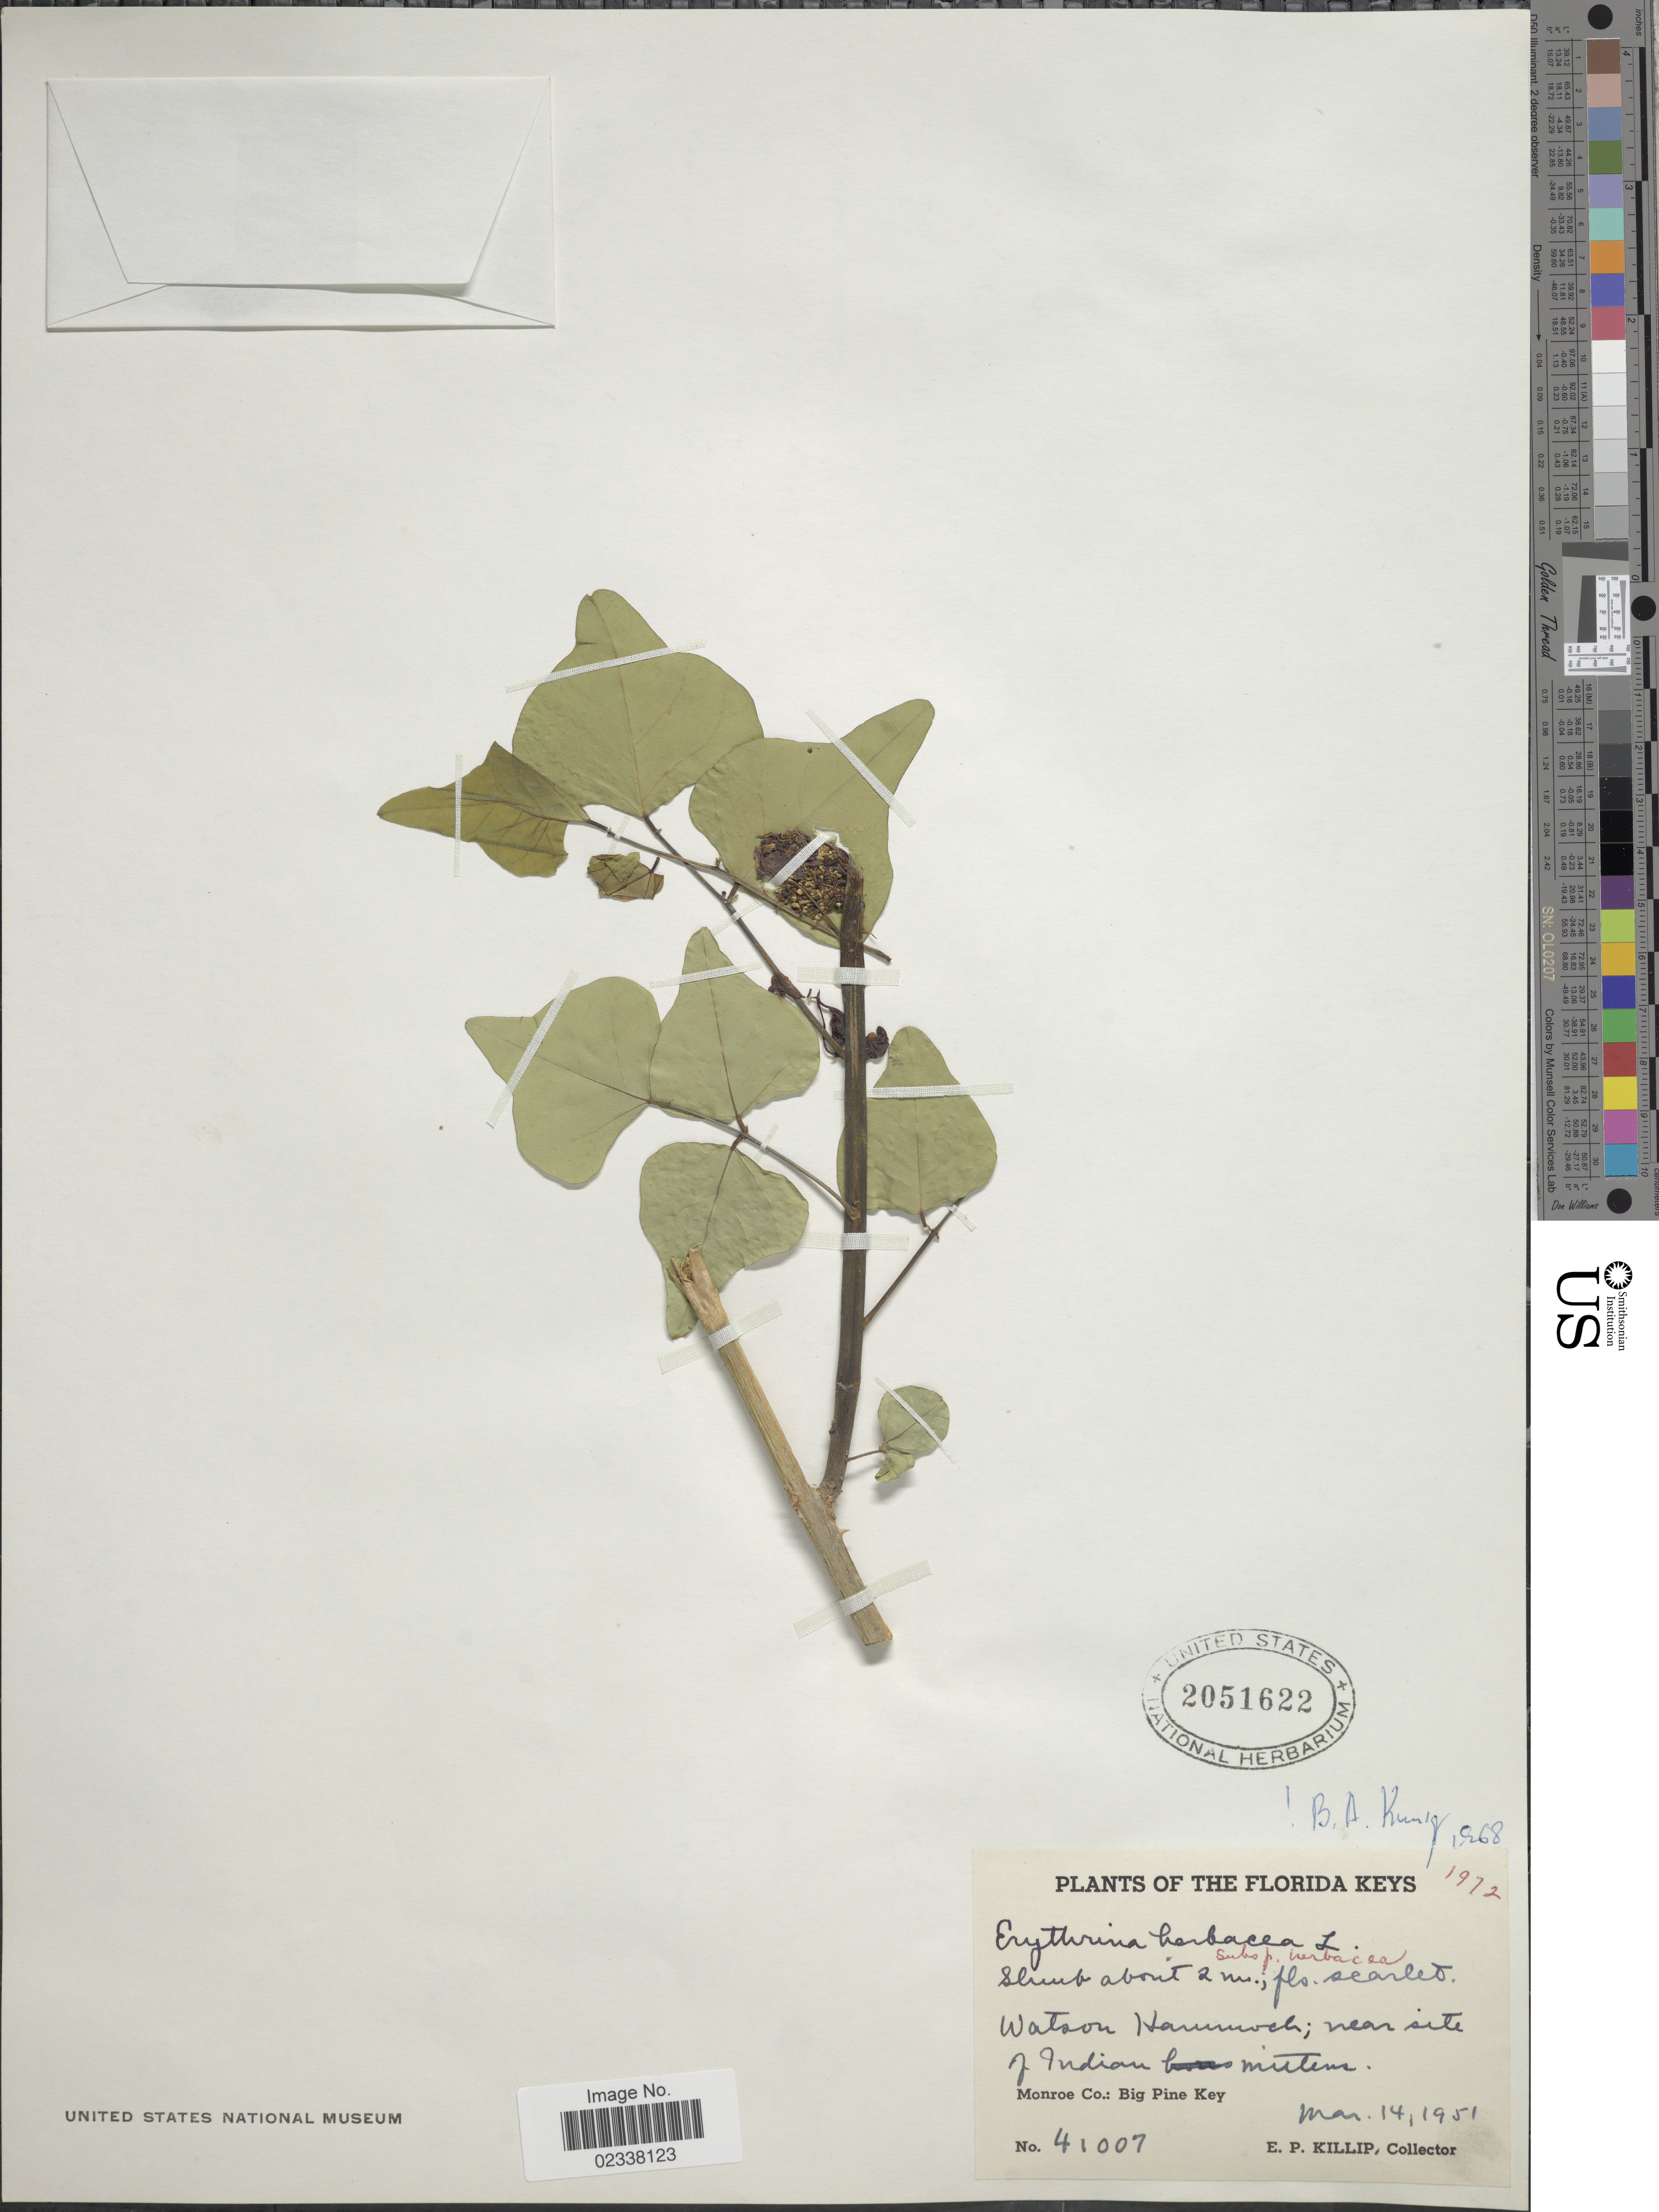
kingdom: Plantae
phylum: Tracheophyta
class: Magnoliopsida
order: Fabales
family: Fabaceae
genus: Erythrina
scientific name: Erythrina herbacea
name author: L.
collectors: E. P. Killip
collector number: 41007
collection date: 1951-03-14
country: United States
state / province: Florida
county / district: Monroe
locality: Florida Keys. Watson Hammock; near site of Indian Mittens. Monroe Co.: Big Pine Key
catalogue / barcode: US 2051622